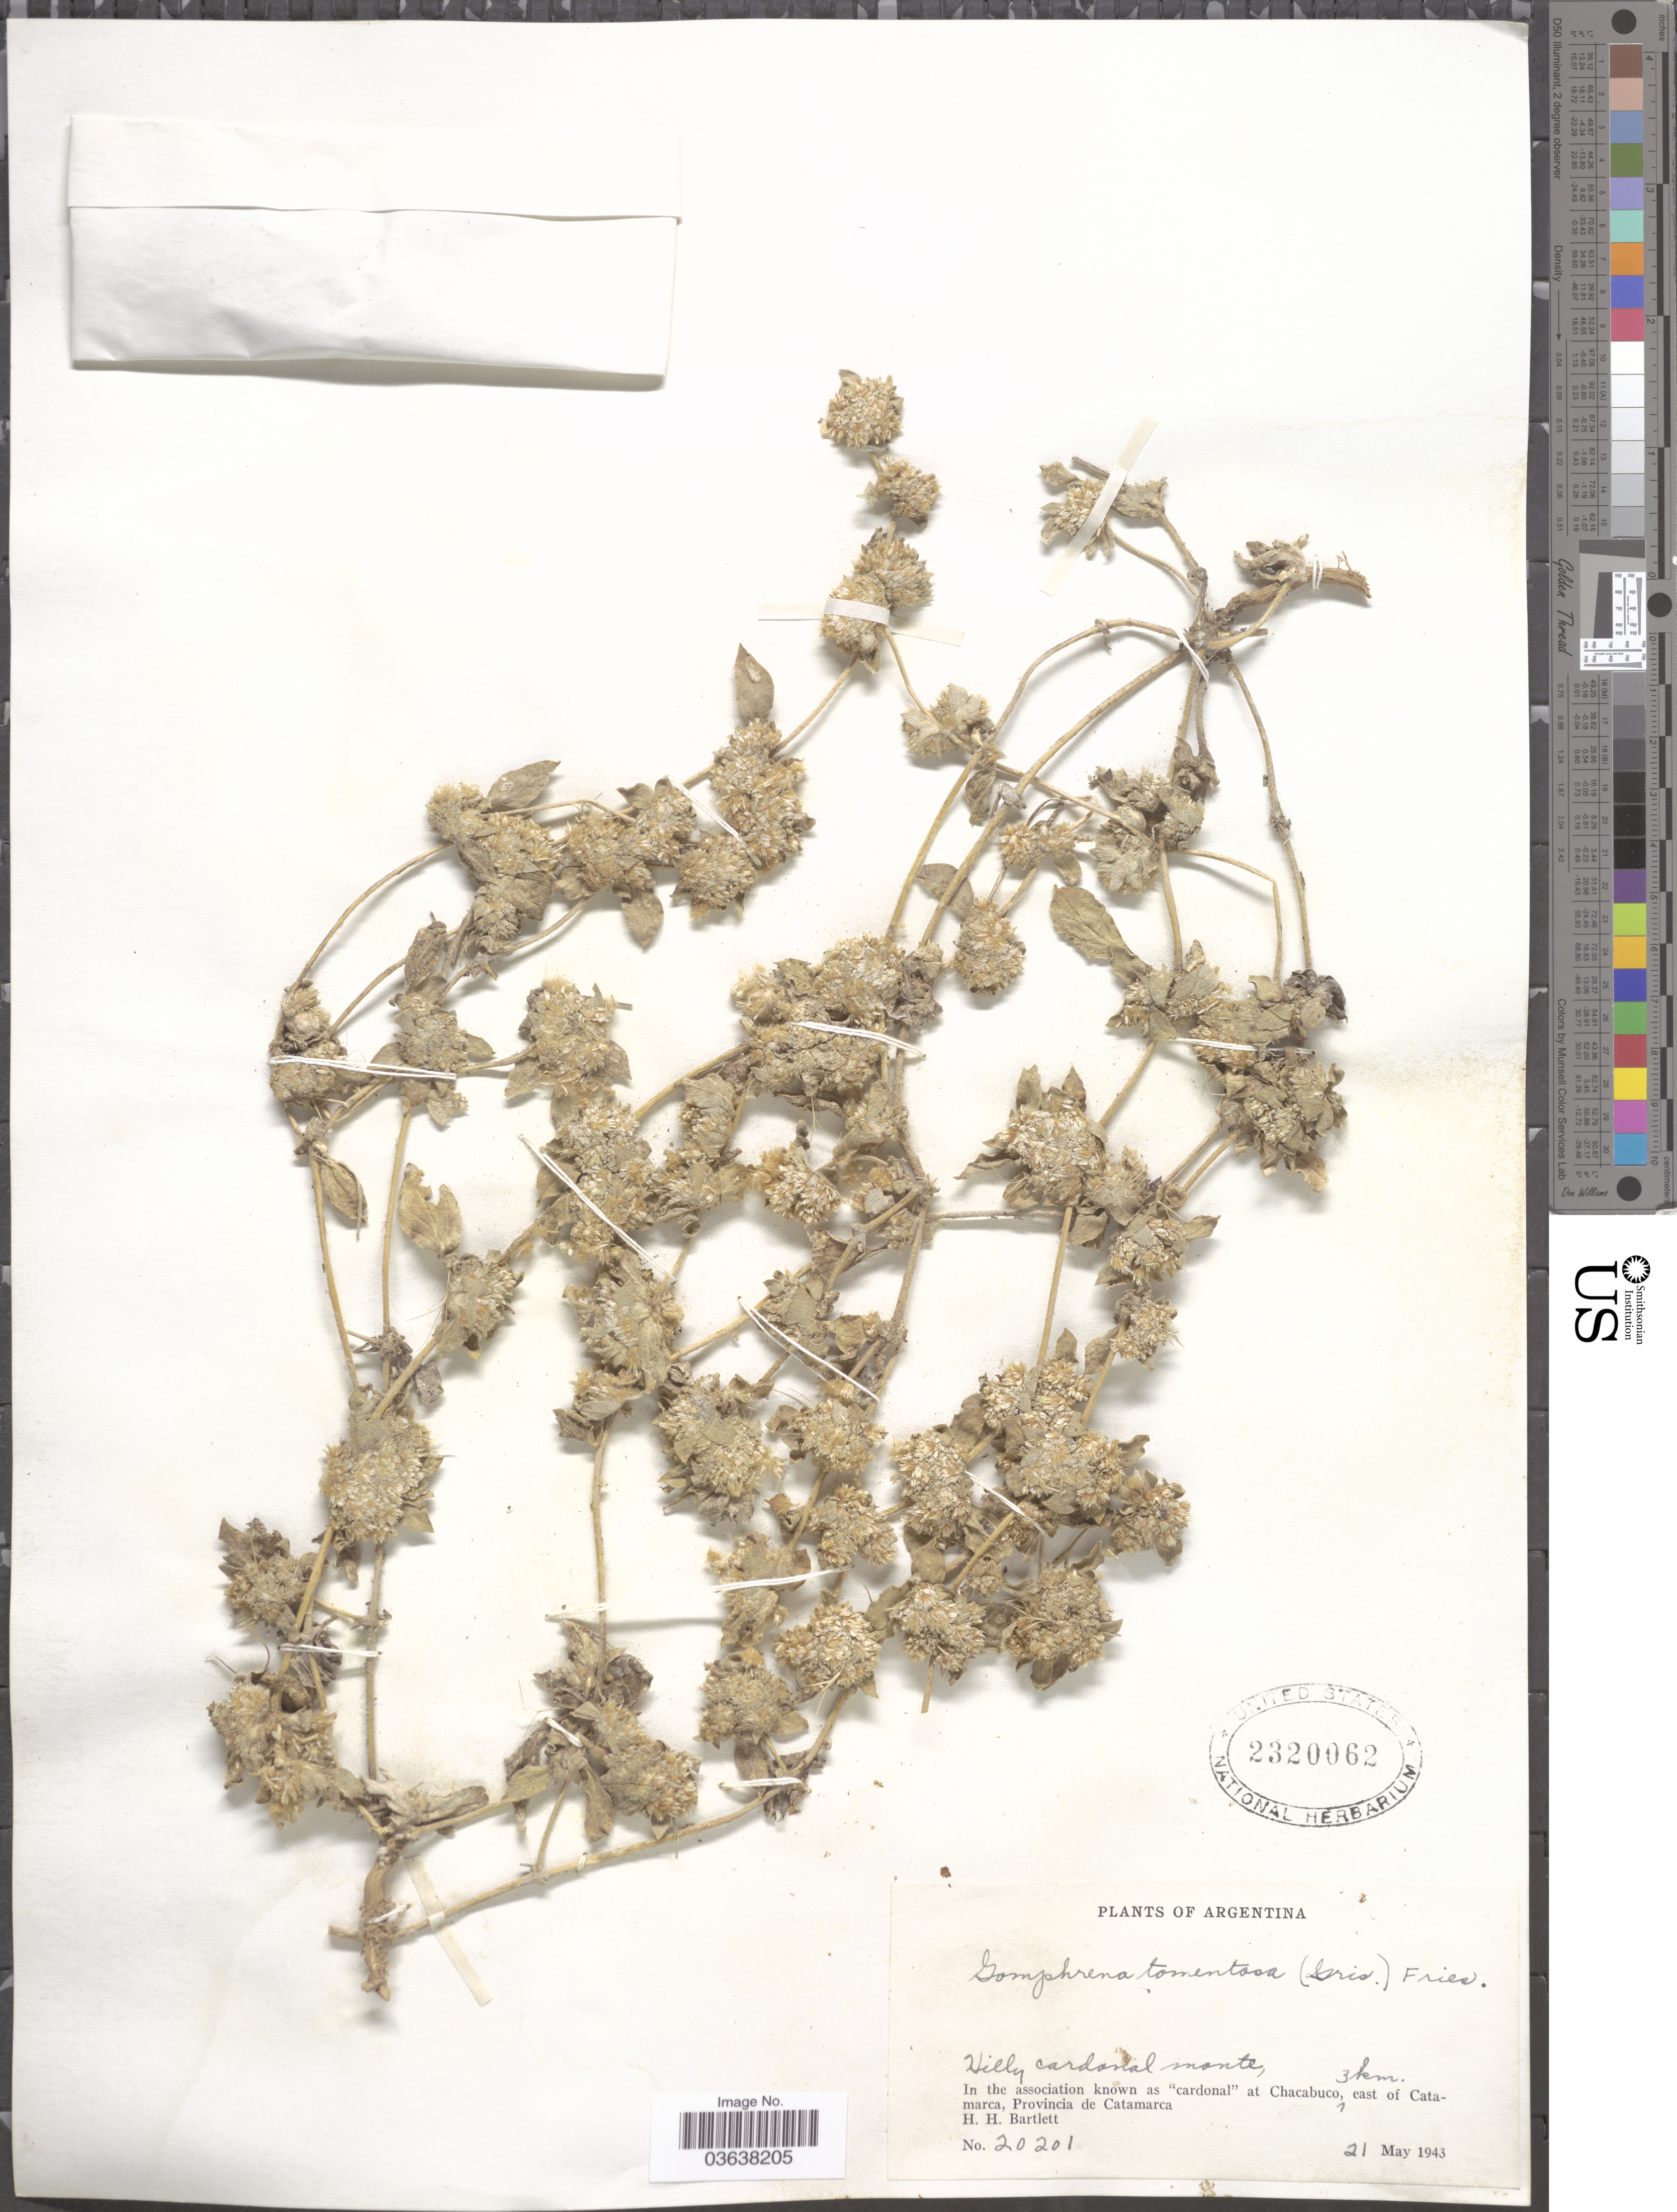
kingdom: Plantae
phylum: Tracheophyta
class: Magnoliopsida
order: Caryophyllales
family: Amaranthaceae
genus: Gomphrena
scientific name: Gomphrena tomentosa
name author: (Griseb.) R.E. Fr.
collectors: H. H. Bartlett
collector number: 20201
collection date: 1943-05-21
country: Argentina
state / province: Catamarca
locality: In the association known as "cardonal" at Chacabuco, 3 km. east of Catamarca.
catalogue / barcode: US 2320062